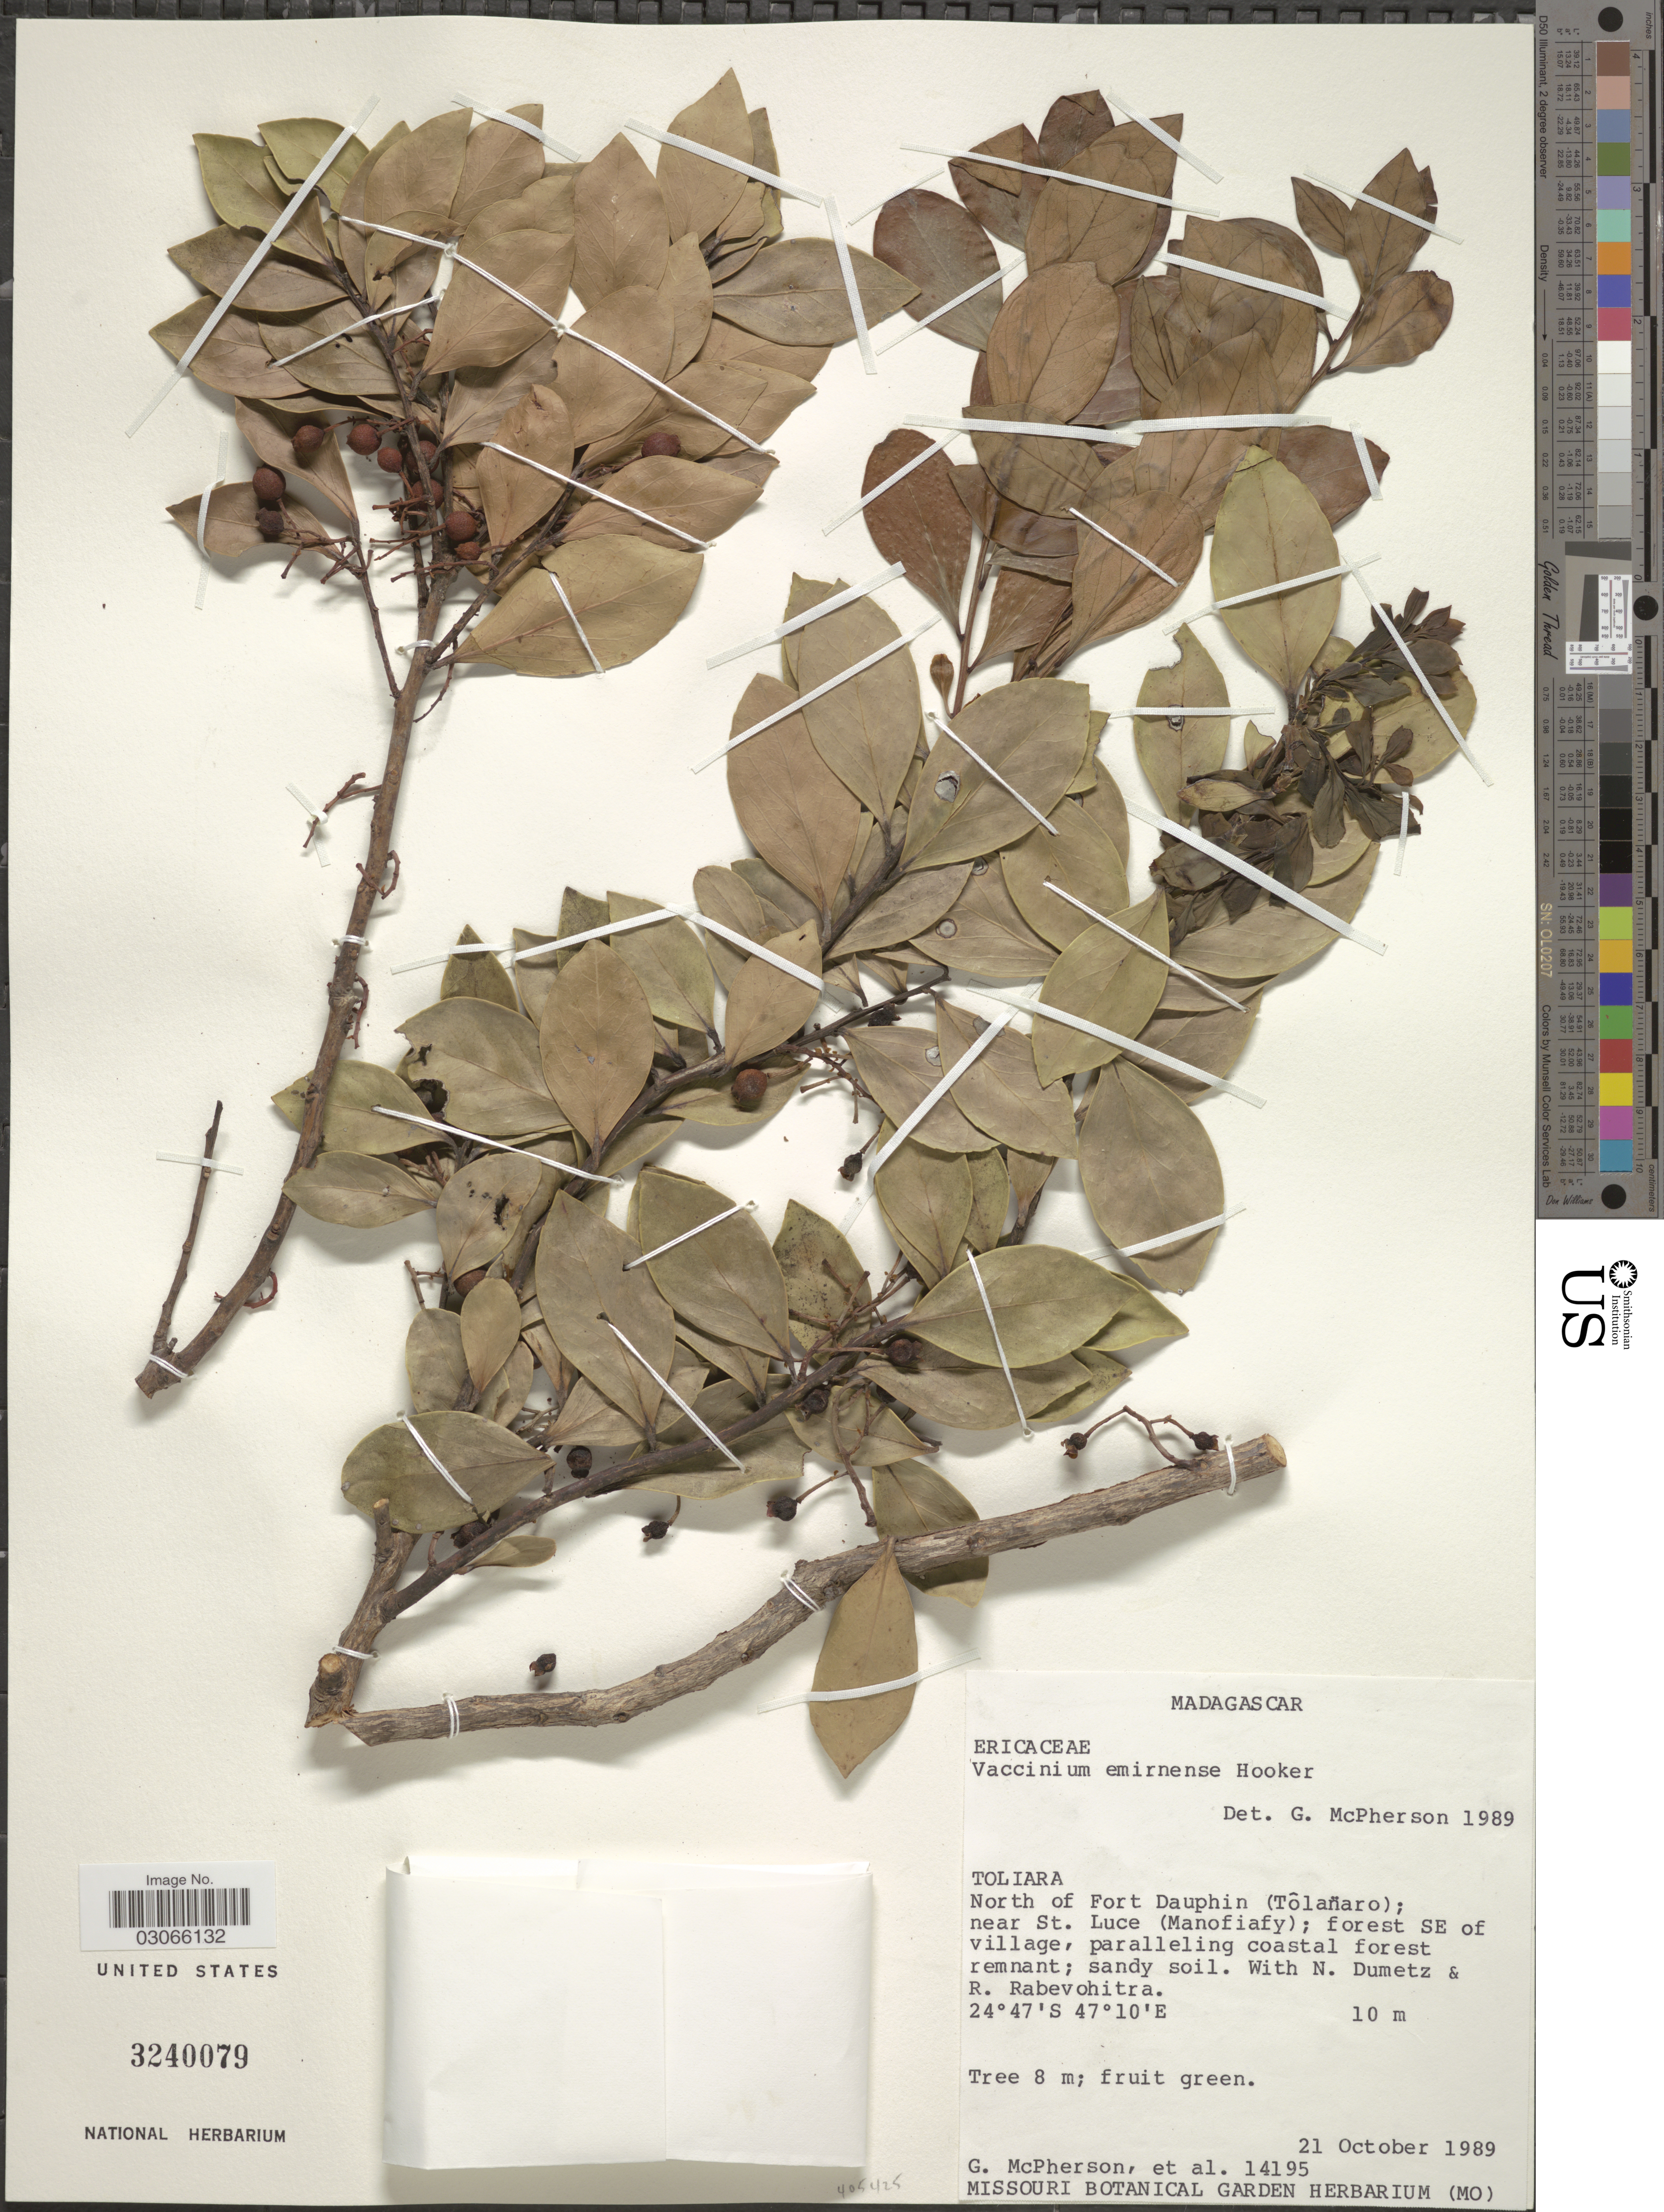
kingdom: Plantae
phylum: Tracheophyta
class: Magnoliopsida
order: Ericales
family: Ericaceae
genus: Vaccinium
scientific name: Vaccinium emirnense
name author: Hook.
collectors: G. McPherson, N. Dumetz & R. Rabevohitra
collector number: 14195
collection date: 1989-10-21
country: Madagascar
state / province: Anosy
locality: North of Fort Dauphin (Tôlanaro); near St. Luce (Manofiafy); forest SE of village.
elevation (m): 10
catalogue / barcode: US 3240079